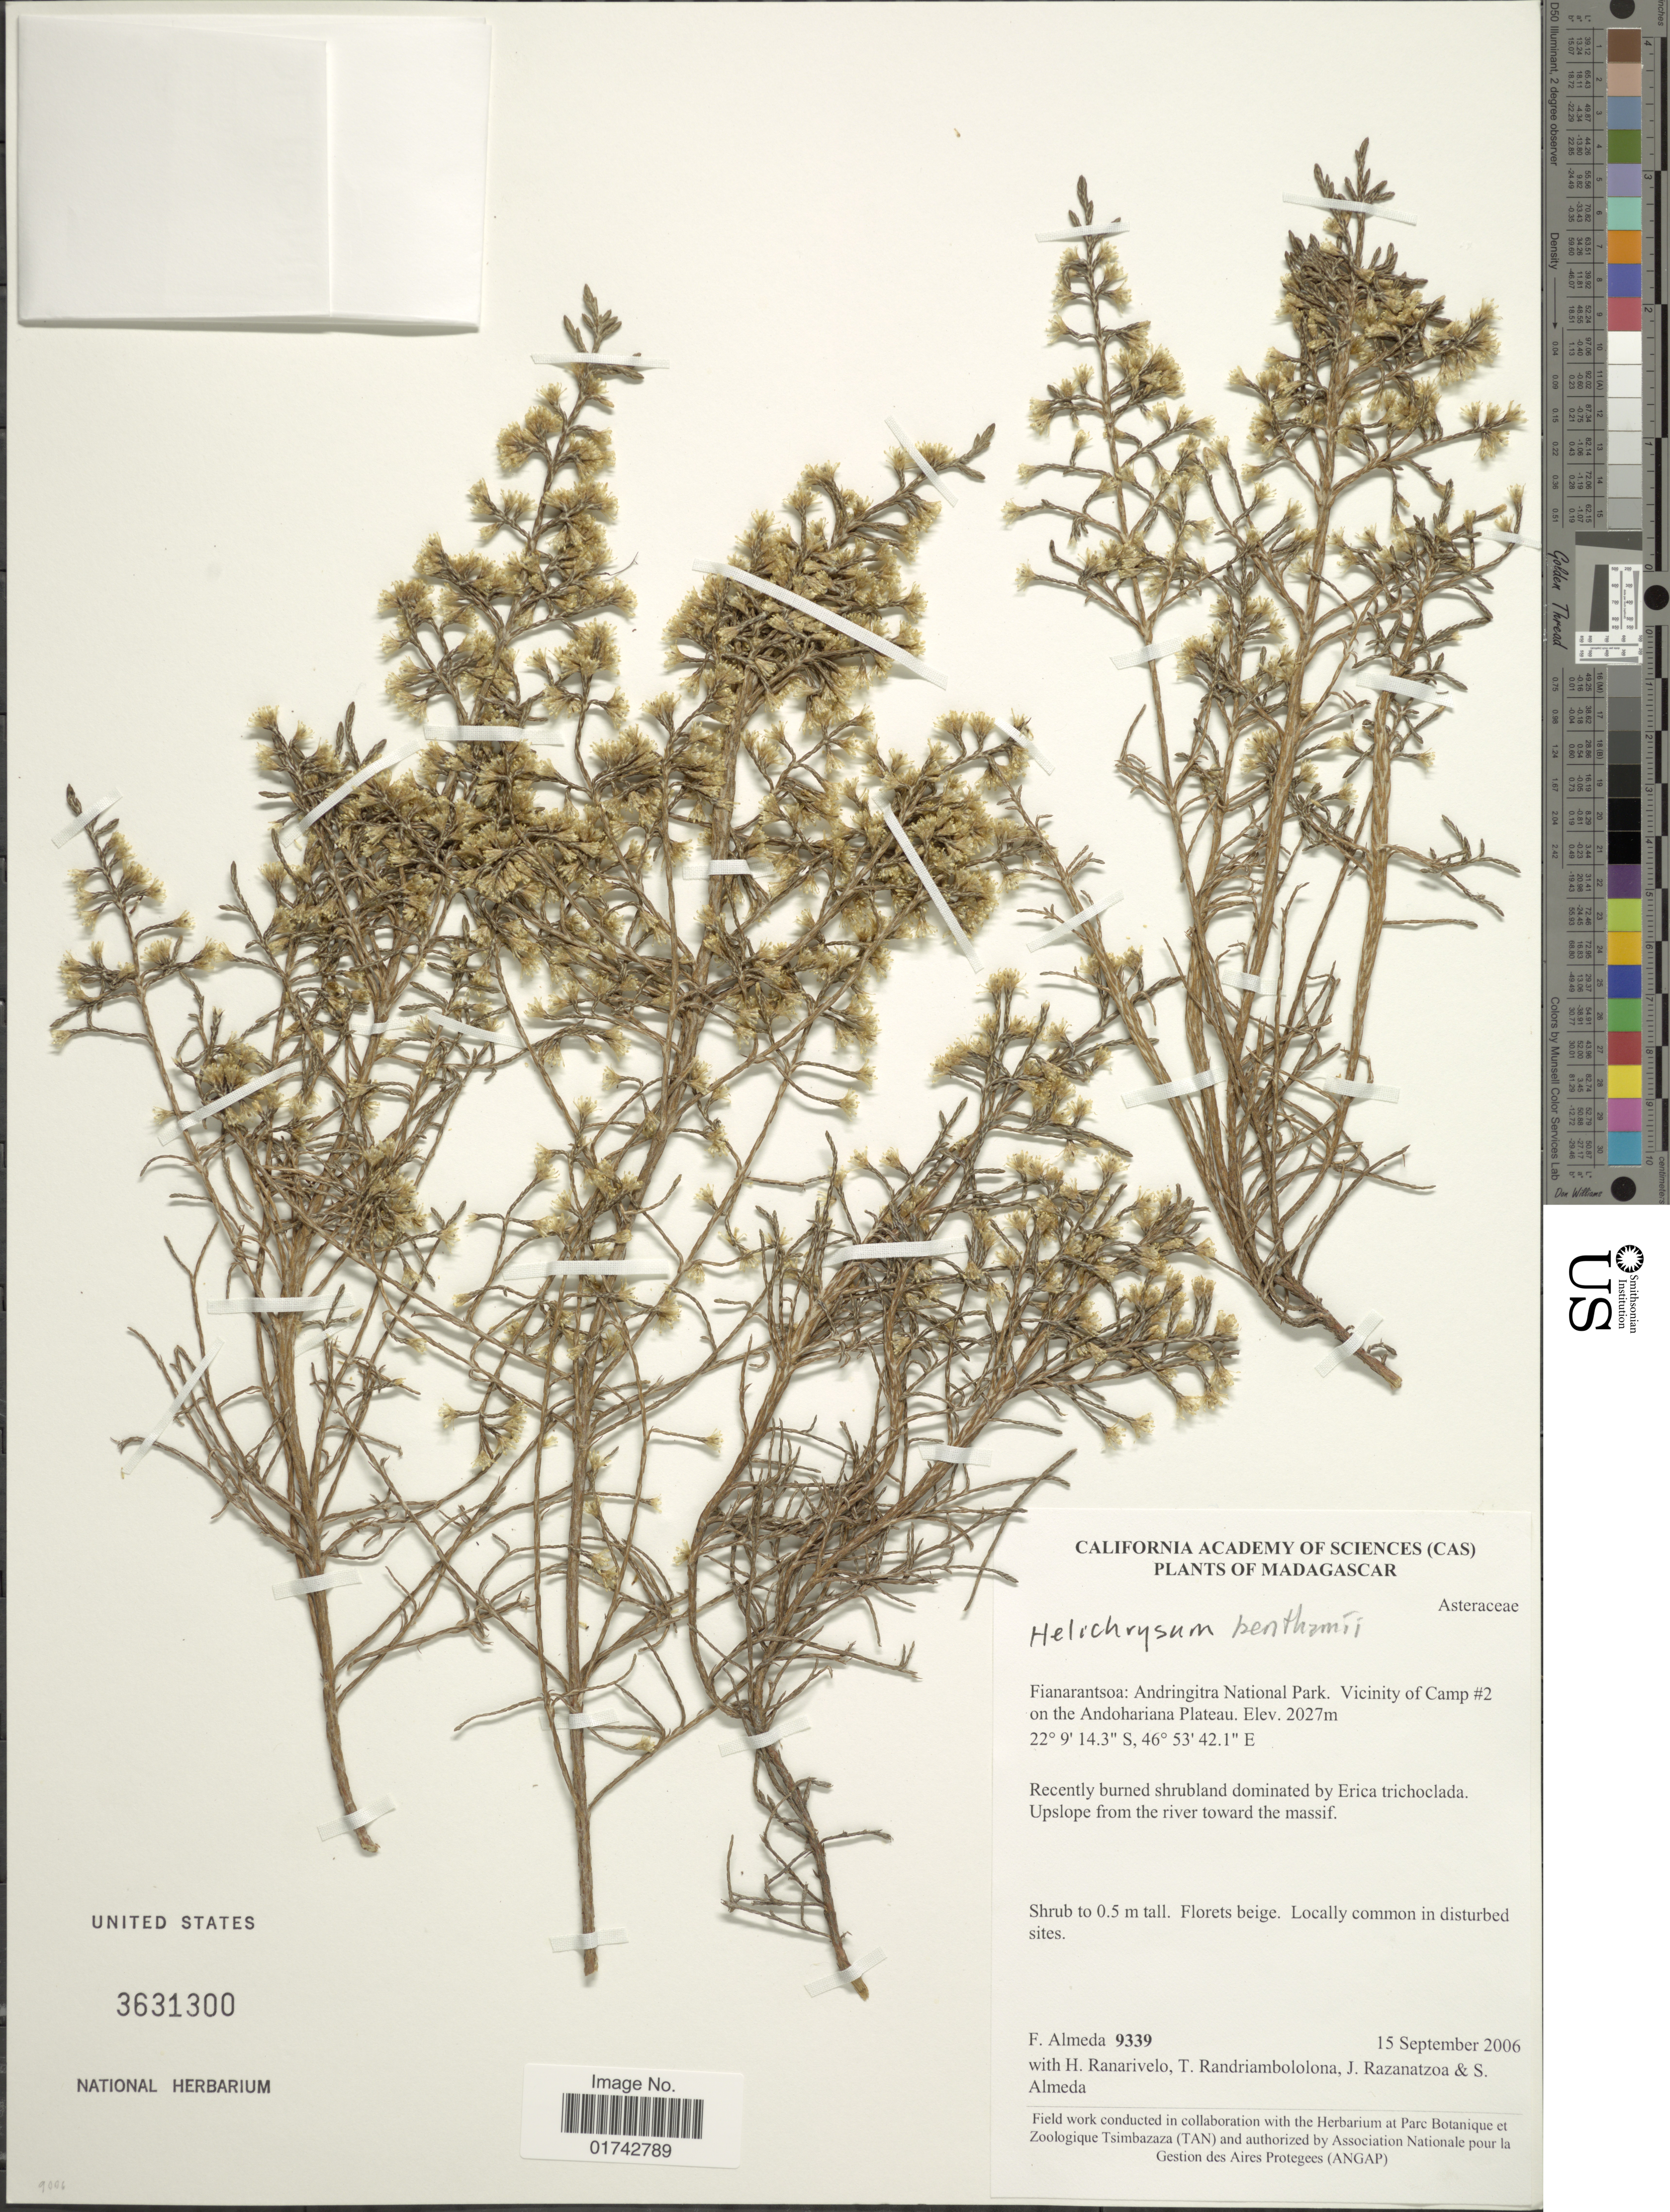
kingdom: Plantae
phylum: Tracheophyta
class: Magnoliopsida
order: Asterales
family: Asteraceae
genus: Helichrysum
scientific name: Helichrysum benthamii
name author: R. Vig. & Humbert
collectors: F. Almeda, H. Ranarivelo, T. Randriambololona, J. Razanatzoa & S. Almeda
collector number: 9339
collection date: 2006-09-15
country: Madagascar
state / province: Haute Matsiatra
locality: Andringitra National Park. Vicinity of Camp #2 on the Andohariana Plateau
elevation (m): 2027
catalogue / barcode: US 3631300